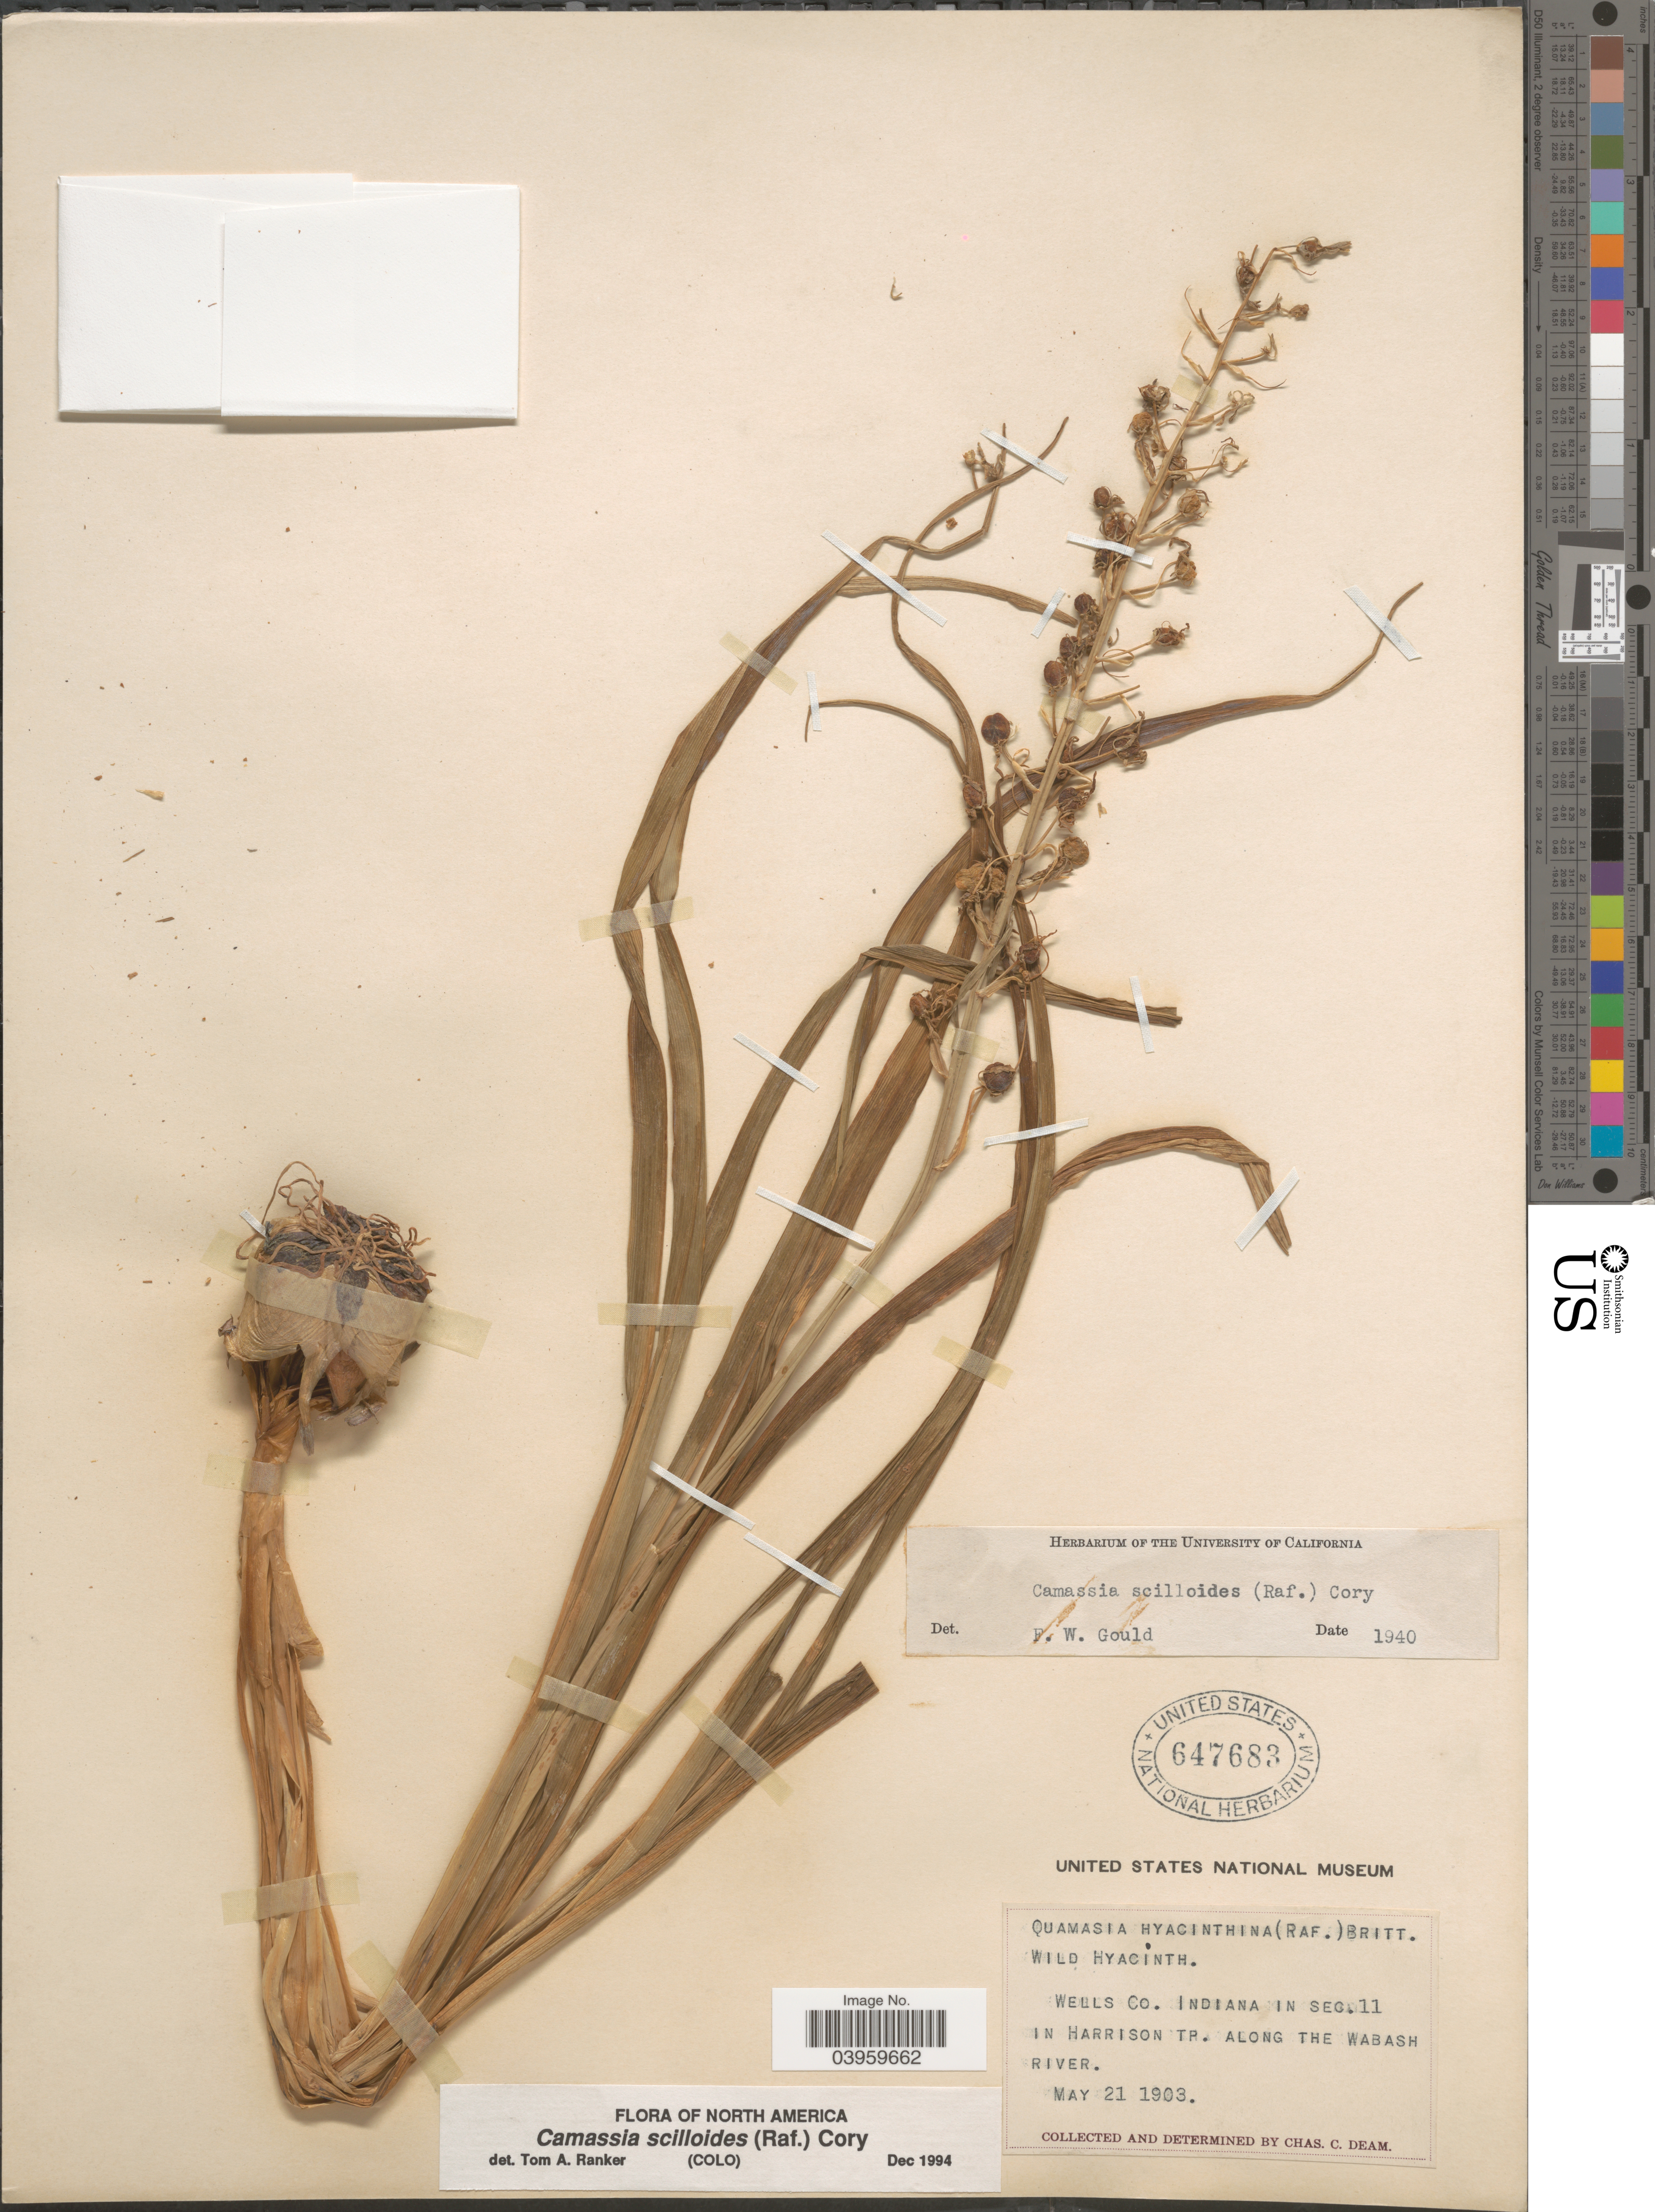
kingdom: Plantae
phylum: Tracheophyta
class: Liliopsida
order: Asparagales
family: Asparagaceae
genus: Camassia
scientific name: Camassia scilloides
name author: (Raf.) Cory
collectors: C. C. Deam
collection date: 1903-05-21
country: United States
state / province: Indiana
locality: Wells Co. In sec.11 in Harrison Tp. along the Wabash River.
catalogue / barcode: US 647683